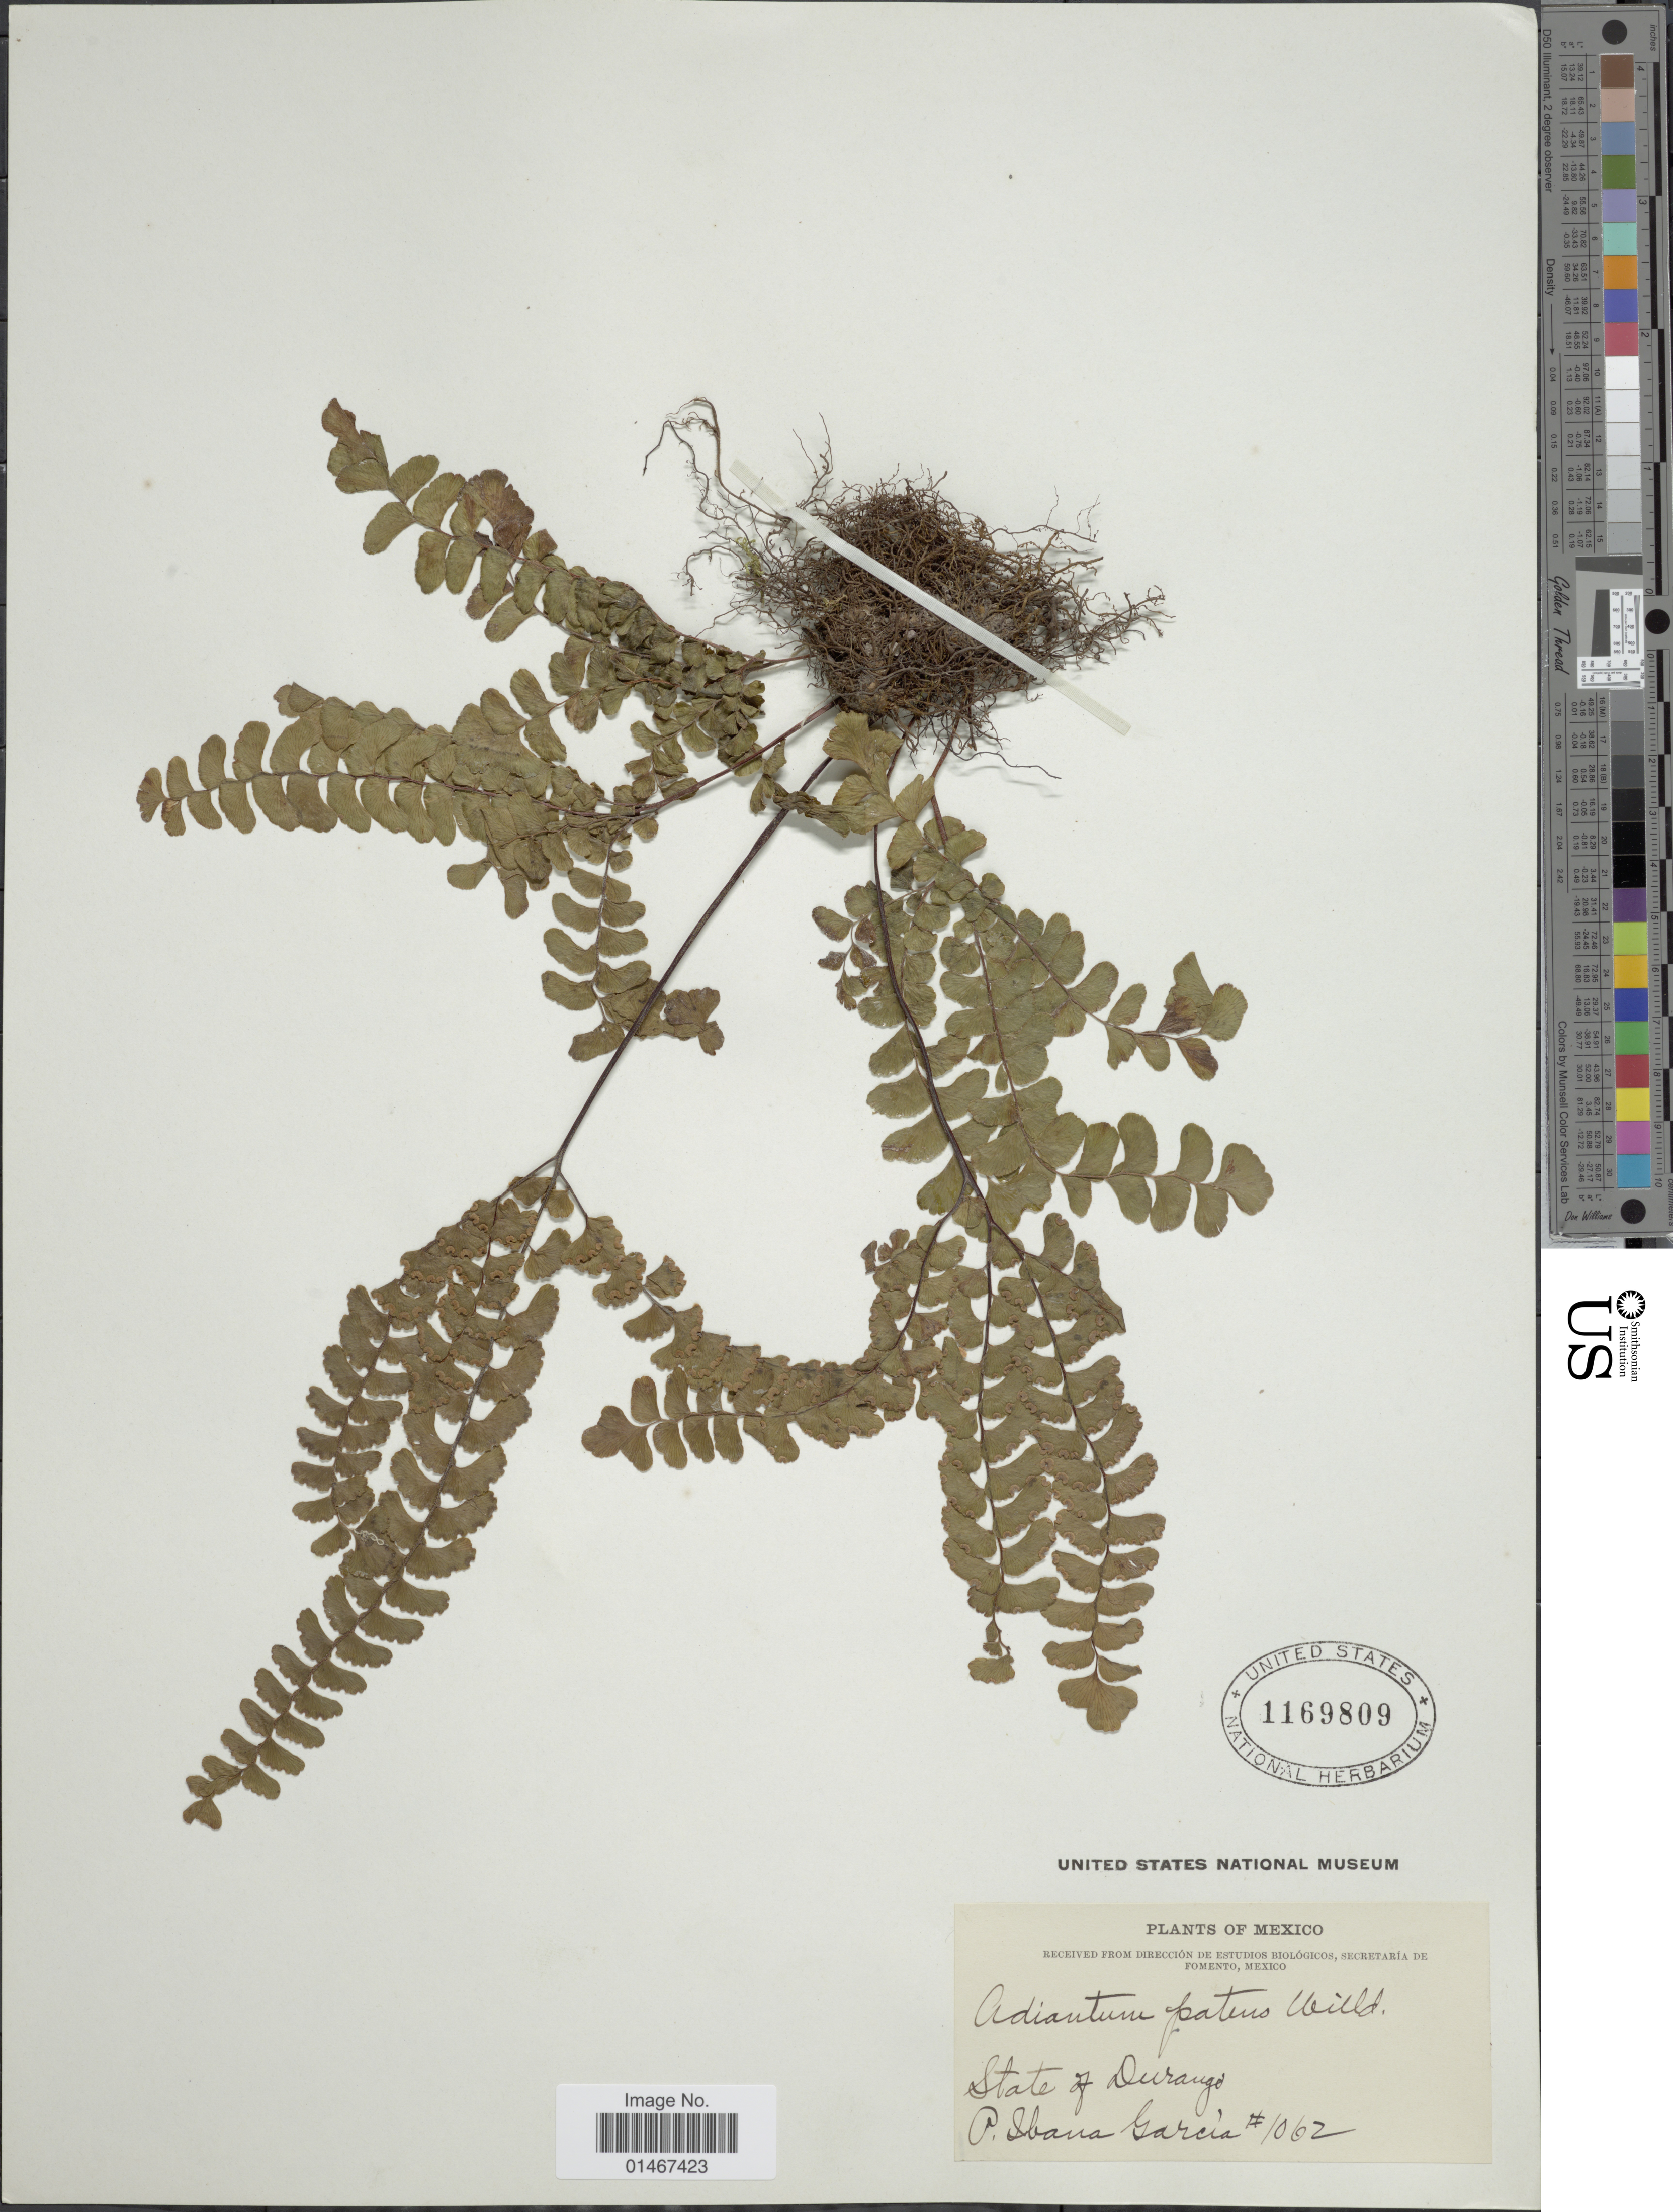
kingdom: Plantae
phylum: Tracheophyta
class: Polypodiopsida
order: Polypodiales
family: Pteridaceae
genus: Adiantum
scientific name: Adiantum patens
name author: Willd.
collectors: P. I. Garcia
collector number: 1062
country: Mexico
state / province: Durango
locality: State of Durango.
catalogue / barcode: US 1169809